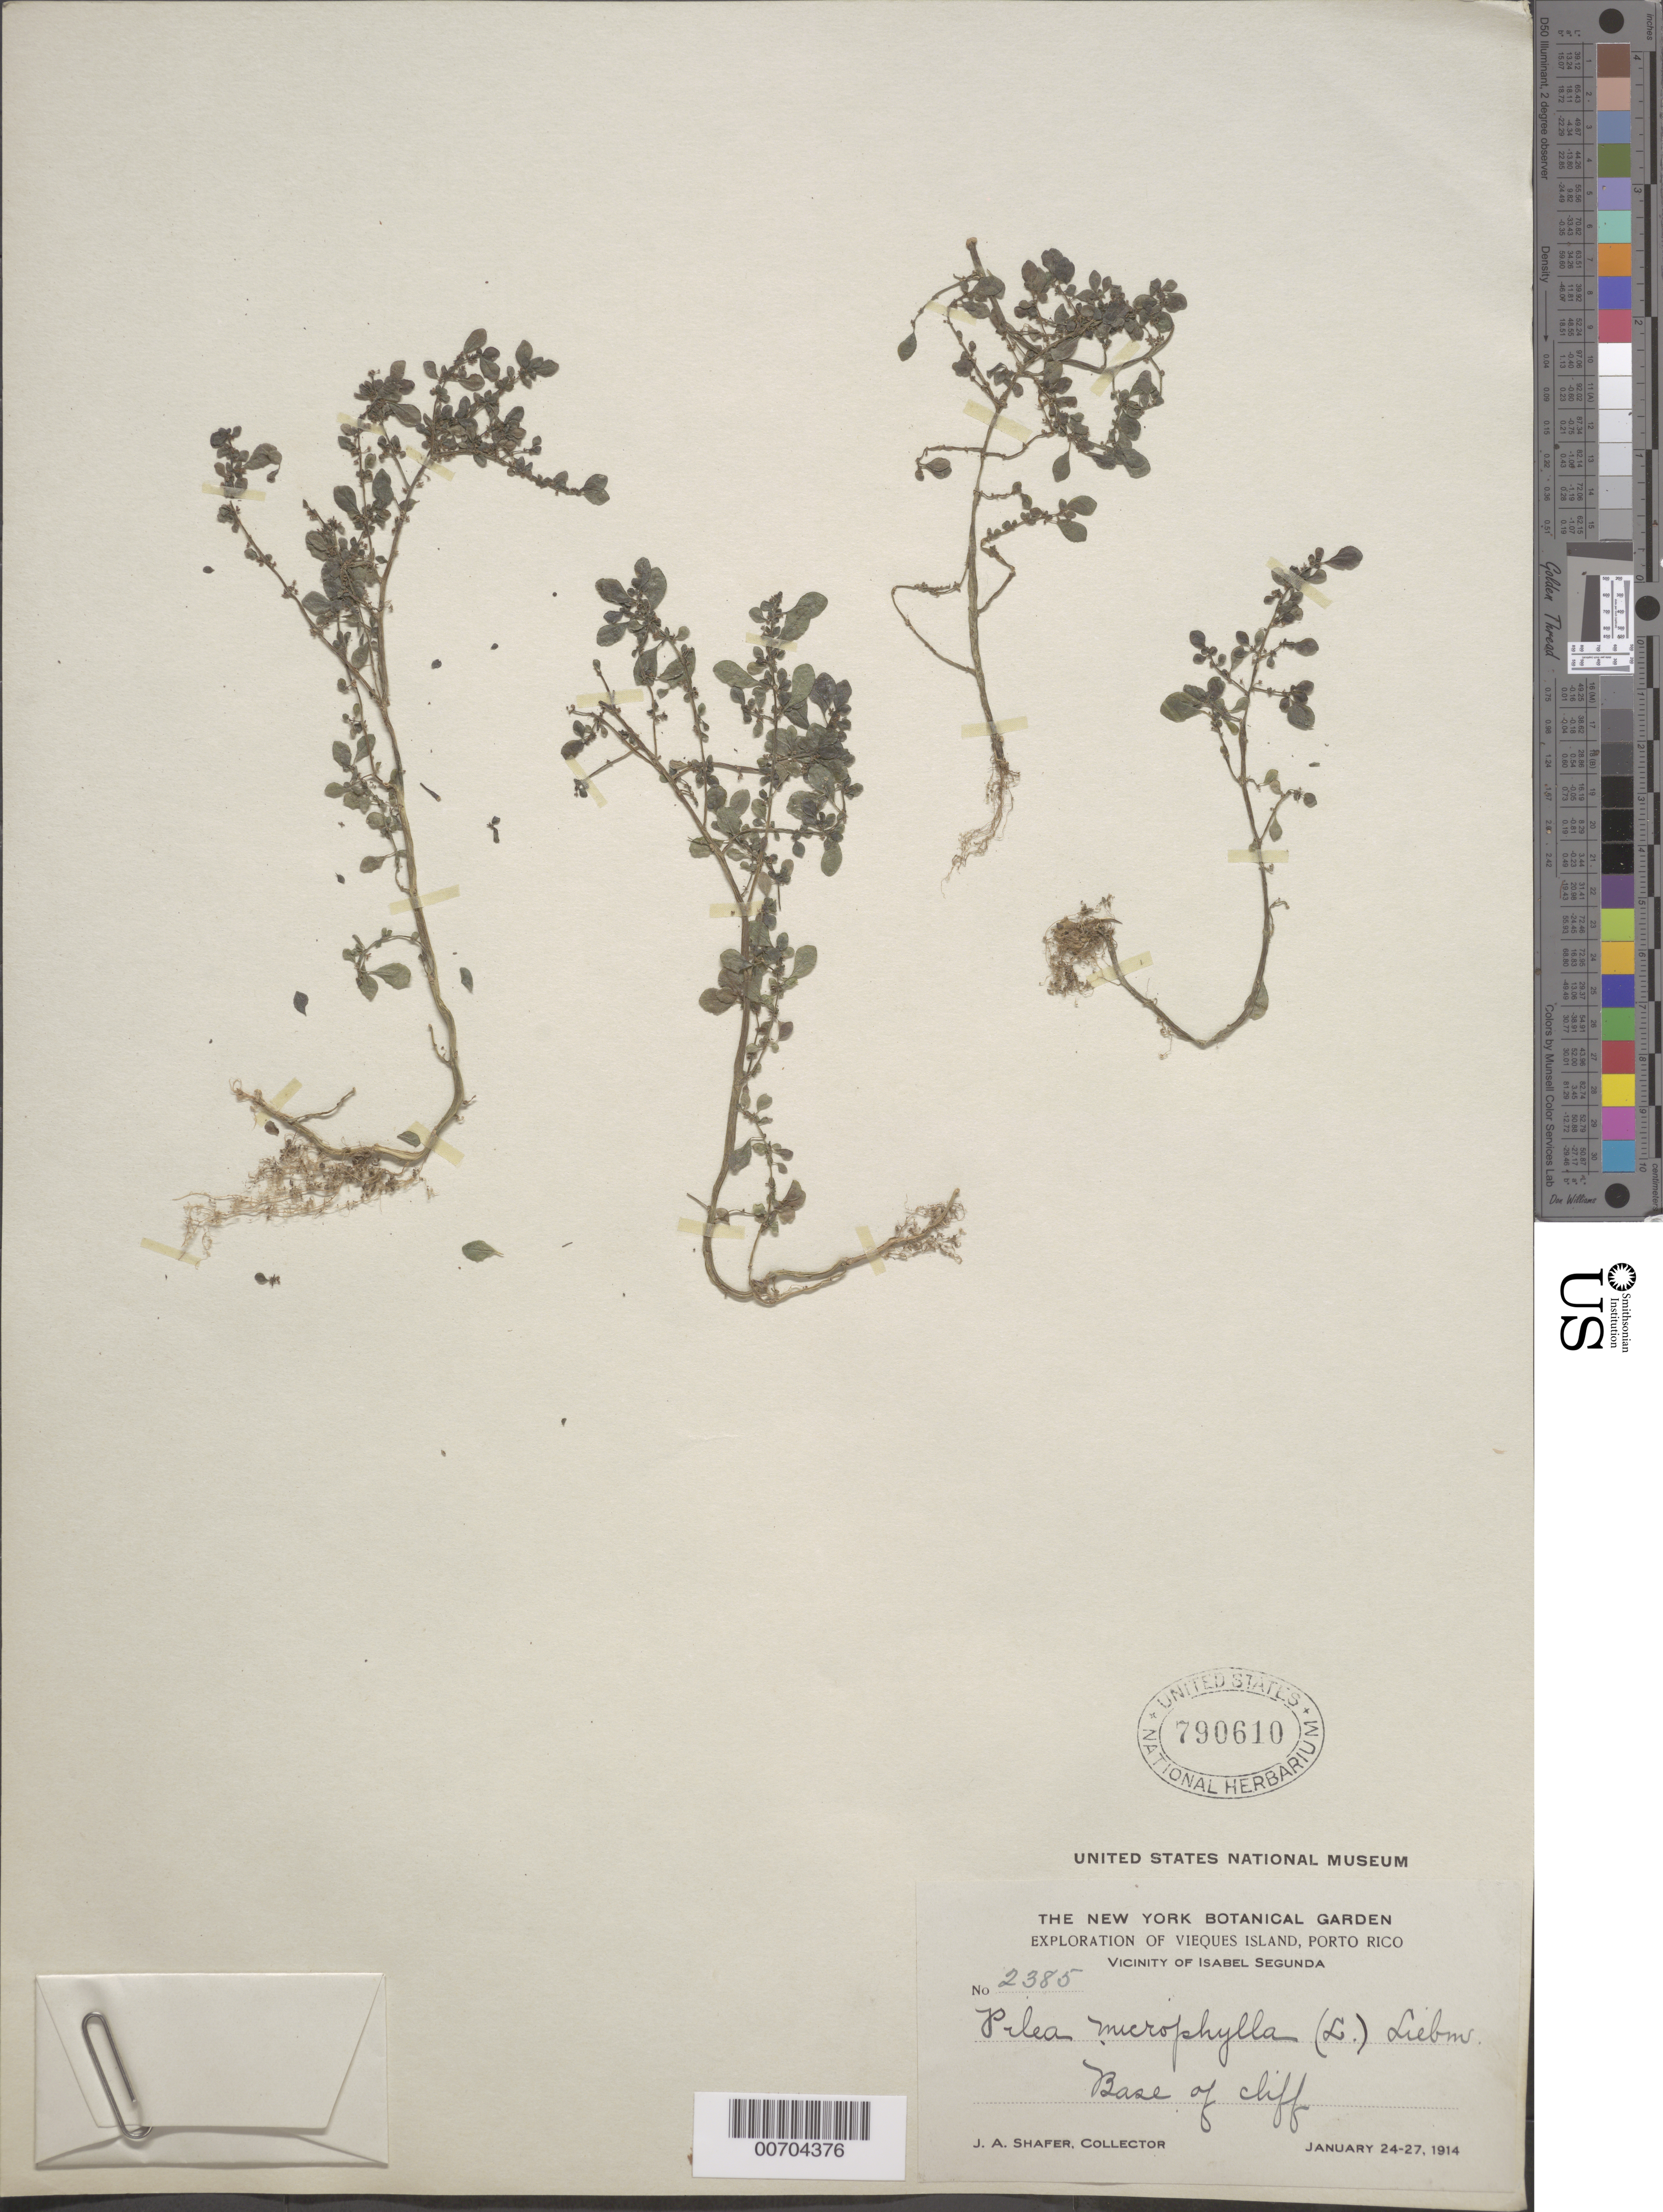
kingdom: Plantae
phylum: Tracheophyta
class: Magnoliopsida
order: Rosales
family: Urticaceae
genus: Pilea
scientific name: Pilea microphylla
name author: (L.) Liebm.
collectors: J. A. Shafer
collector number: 2385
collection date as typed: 24 Jan 1914 to 27 Jan 1914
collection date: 1914-01-24/1914-01-27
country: Puerto Rico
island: Vieques Island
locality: Isabel Segunda, vic of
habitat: Base of cliff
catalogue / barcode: US 790610